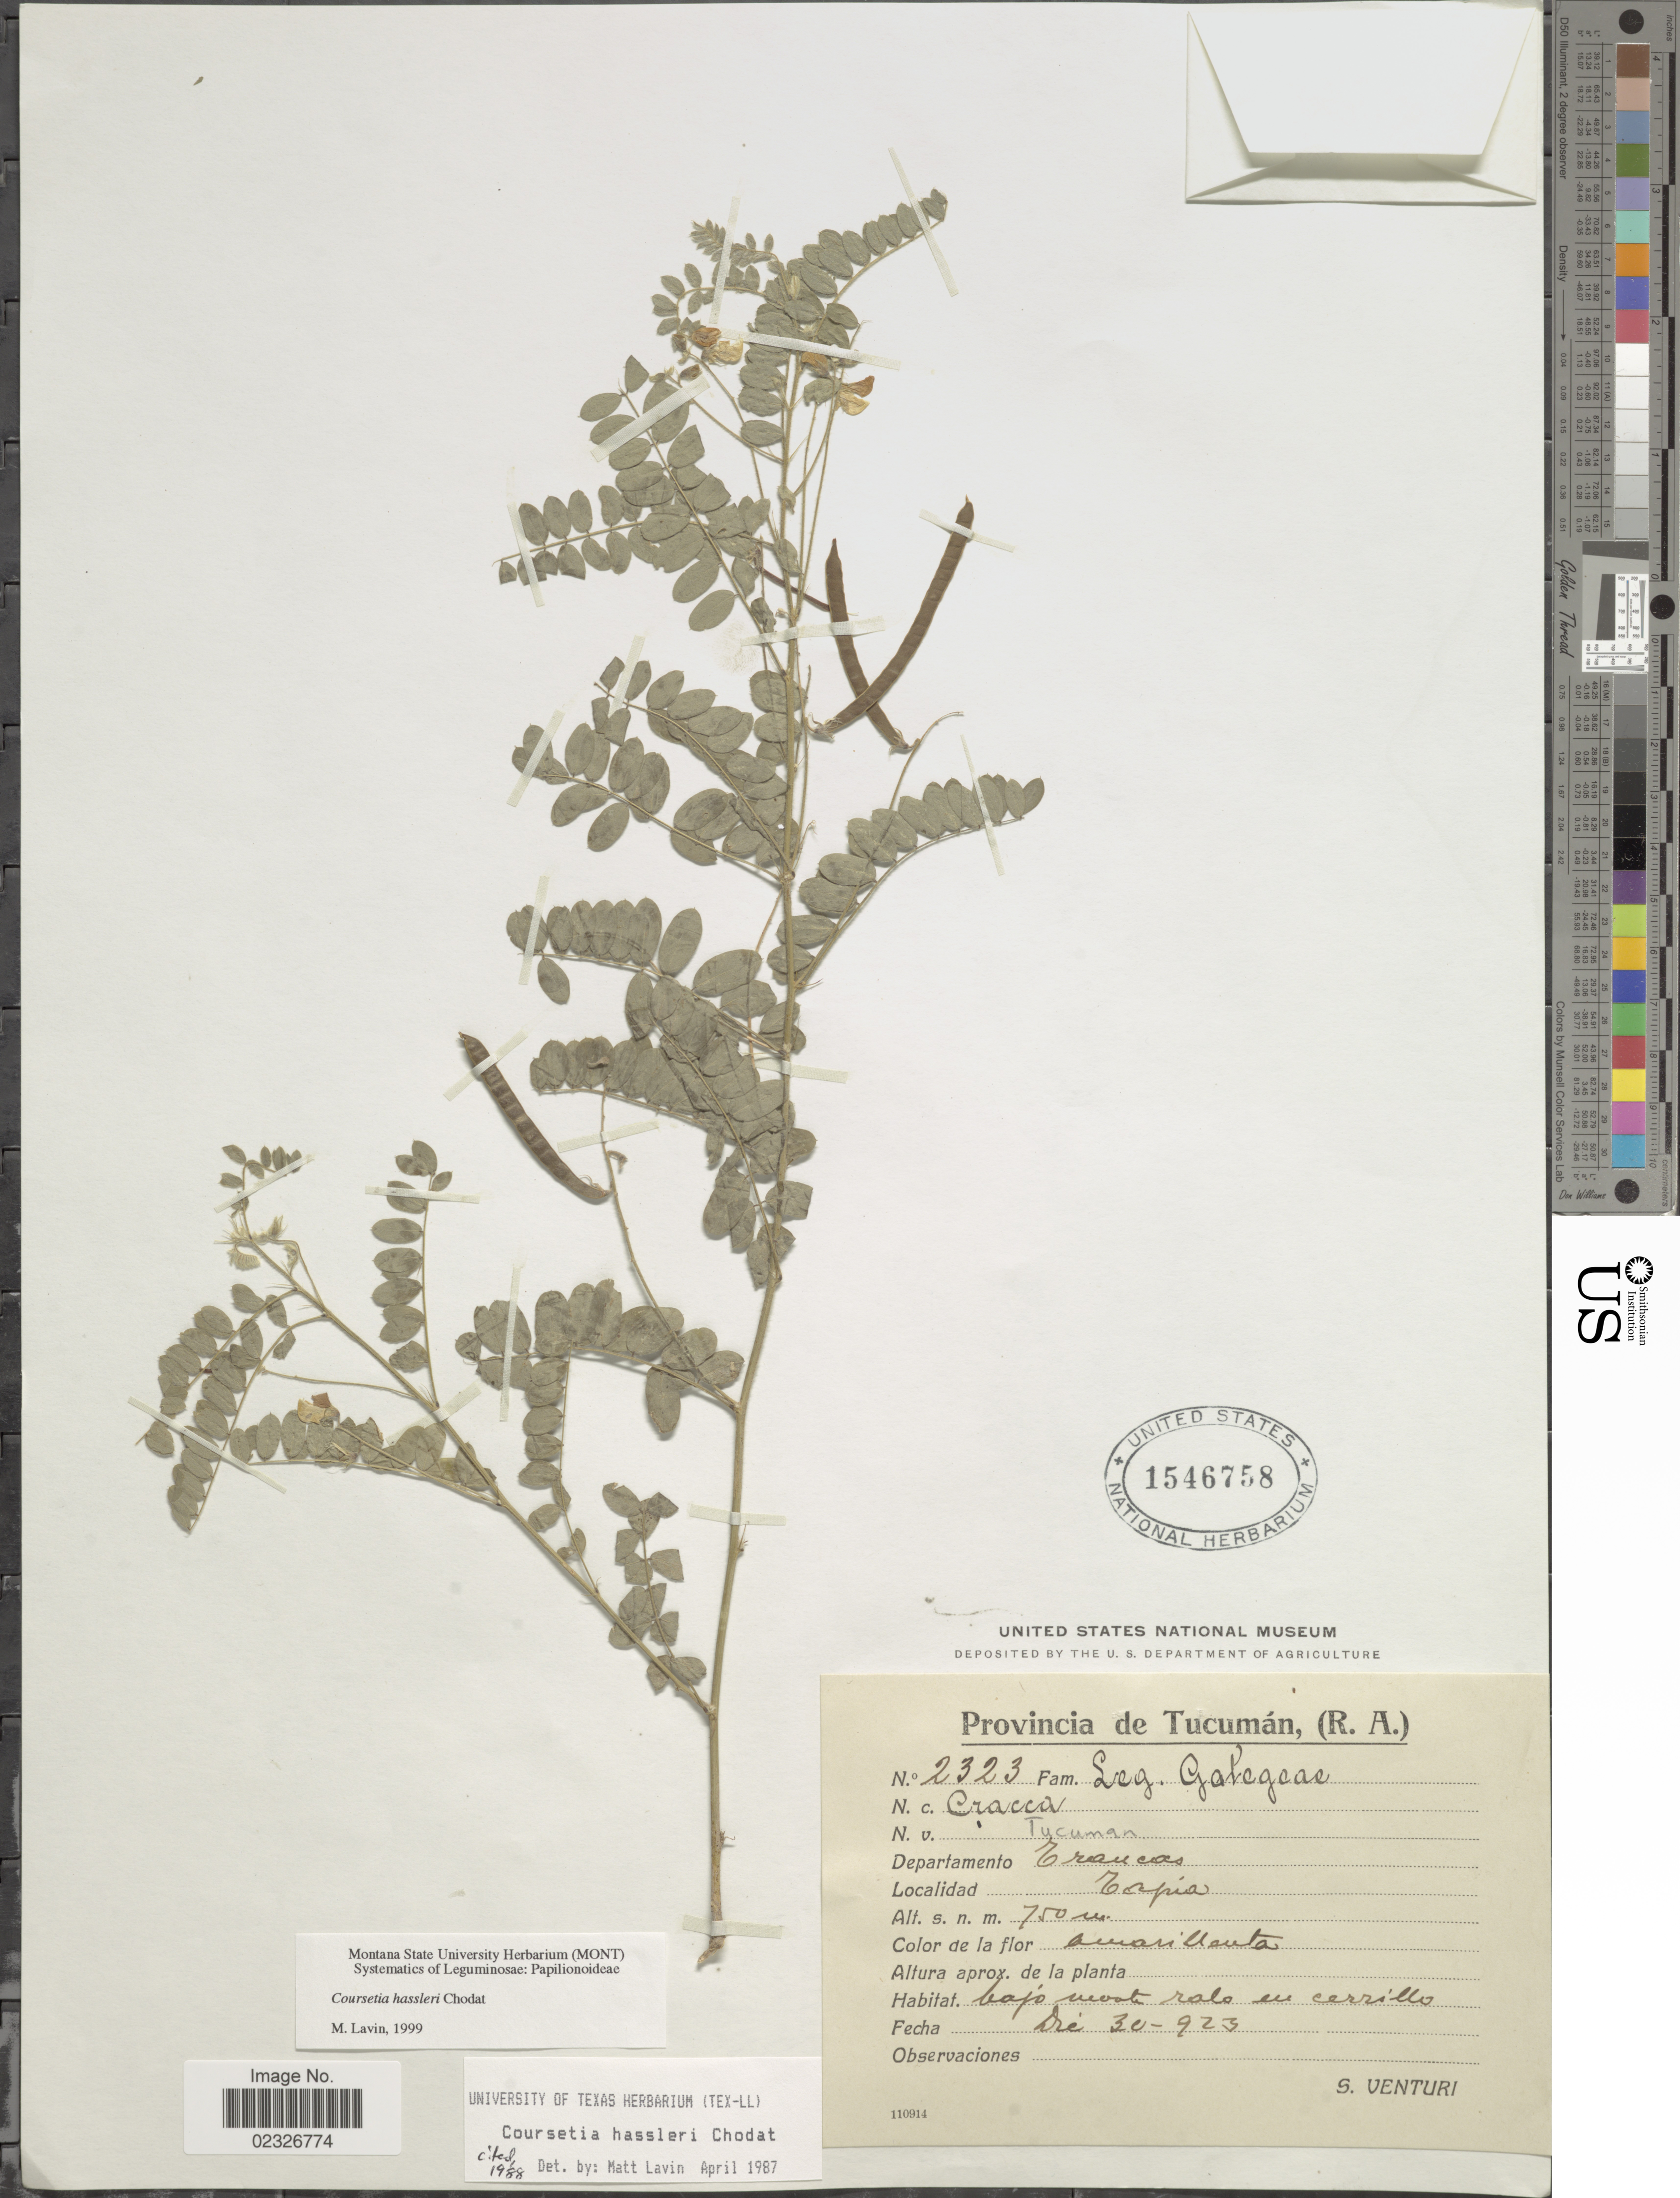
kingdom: Plantae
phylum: Tracheophyta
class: Magnoliopsida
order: Fabales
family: Fabaceae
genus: Coursetia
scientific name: Coursetia hassleri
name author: Chodat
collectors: S. Venturi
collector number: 2323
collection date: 1923-12-30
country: Argentina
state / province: Tucuman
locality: (R.A.). Departamento Trancas. Tapia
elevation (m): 750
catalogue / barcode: US 1546758